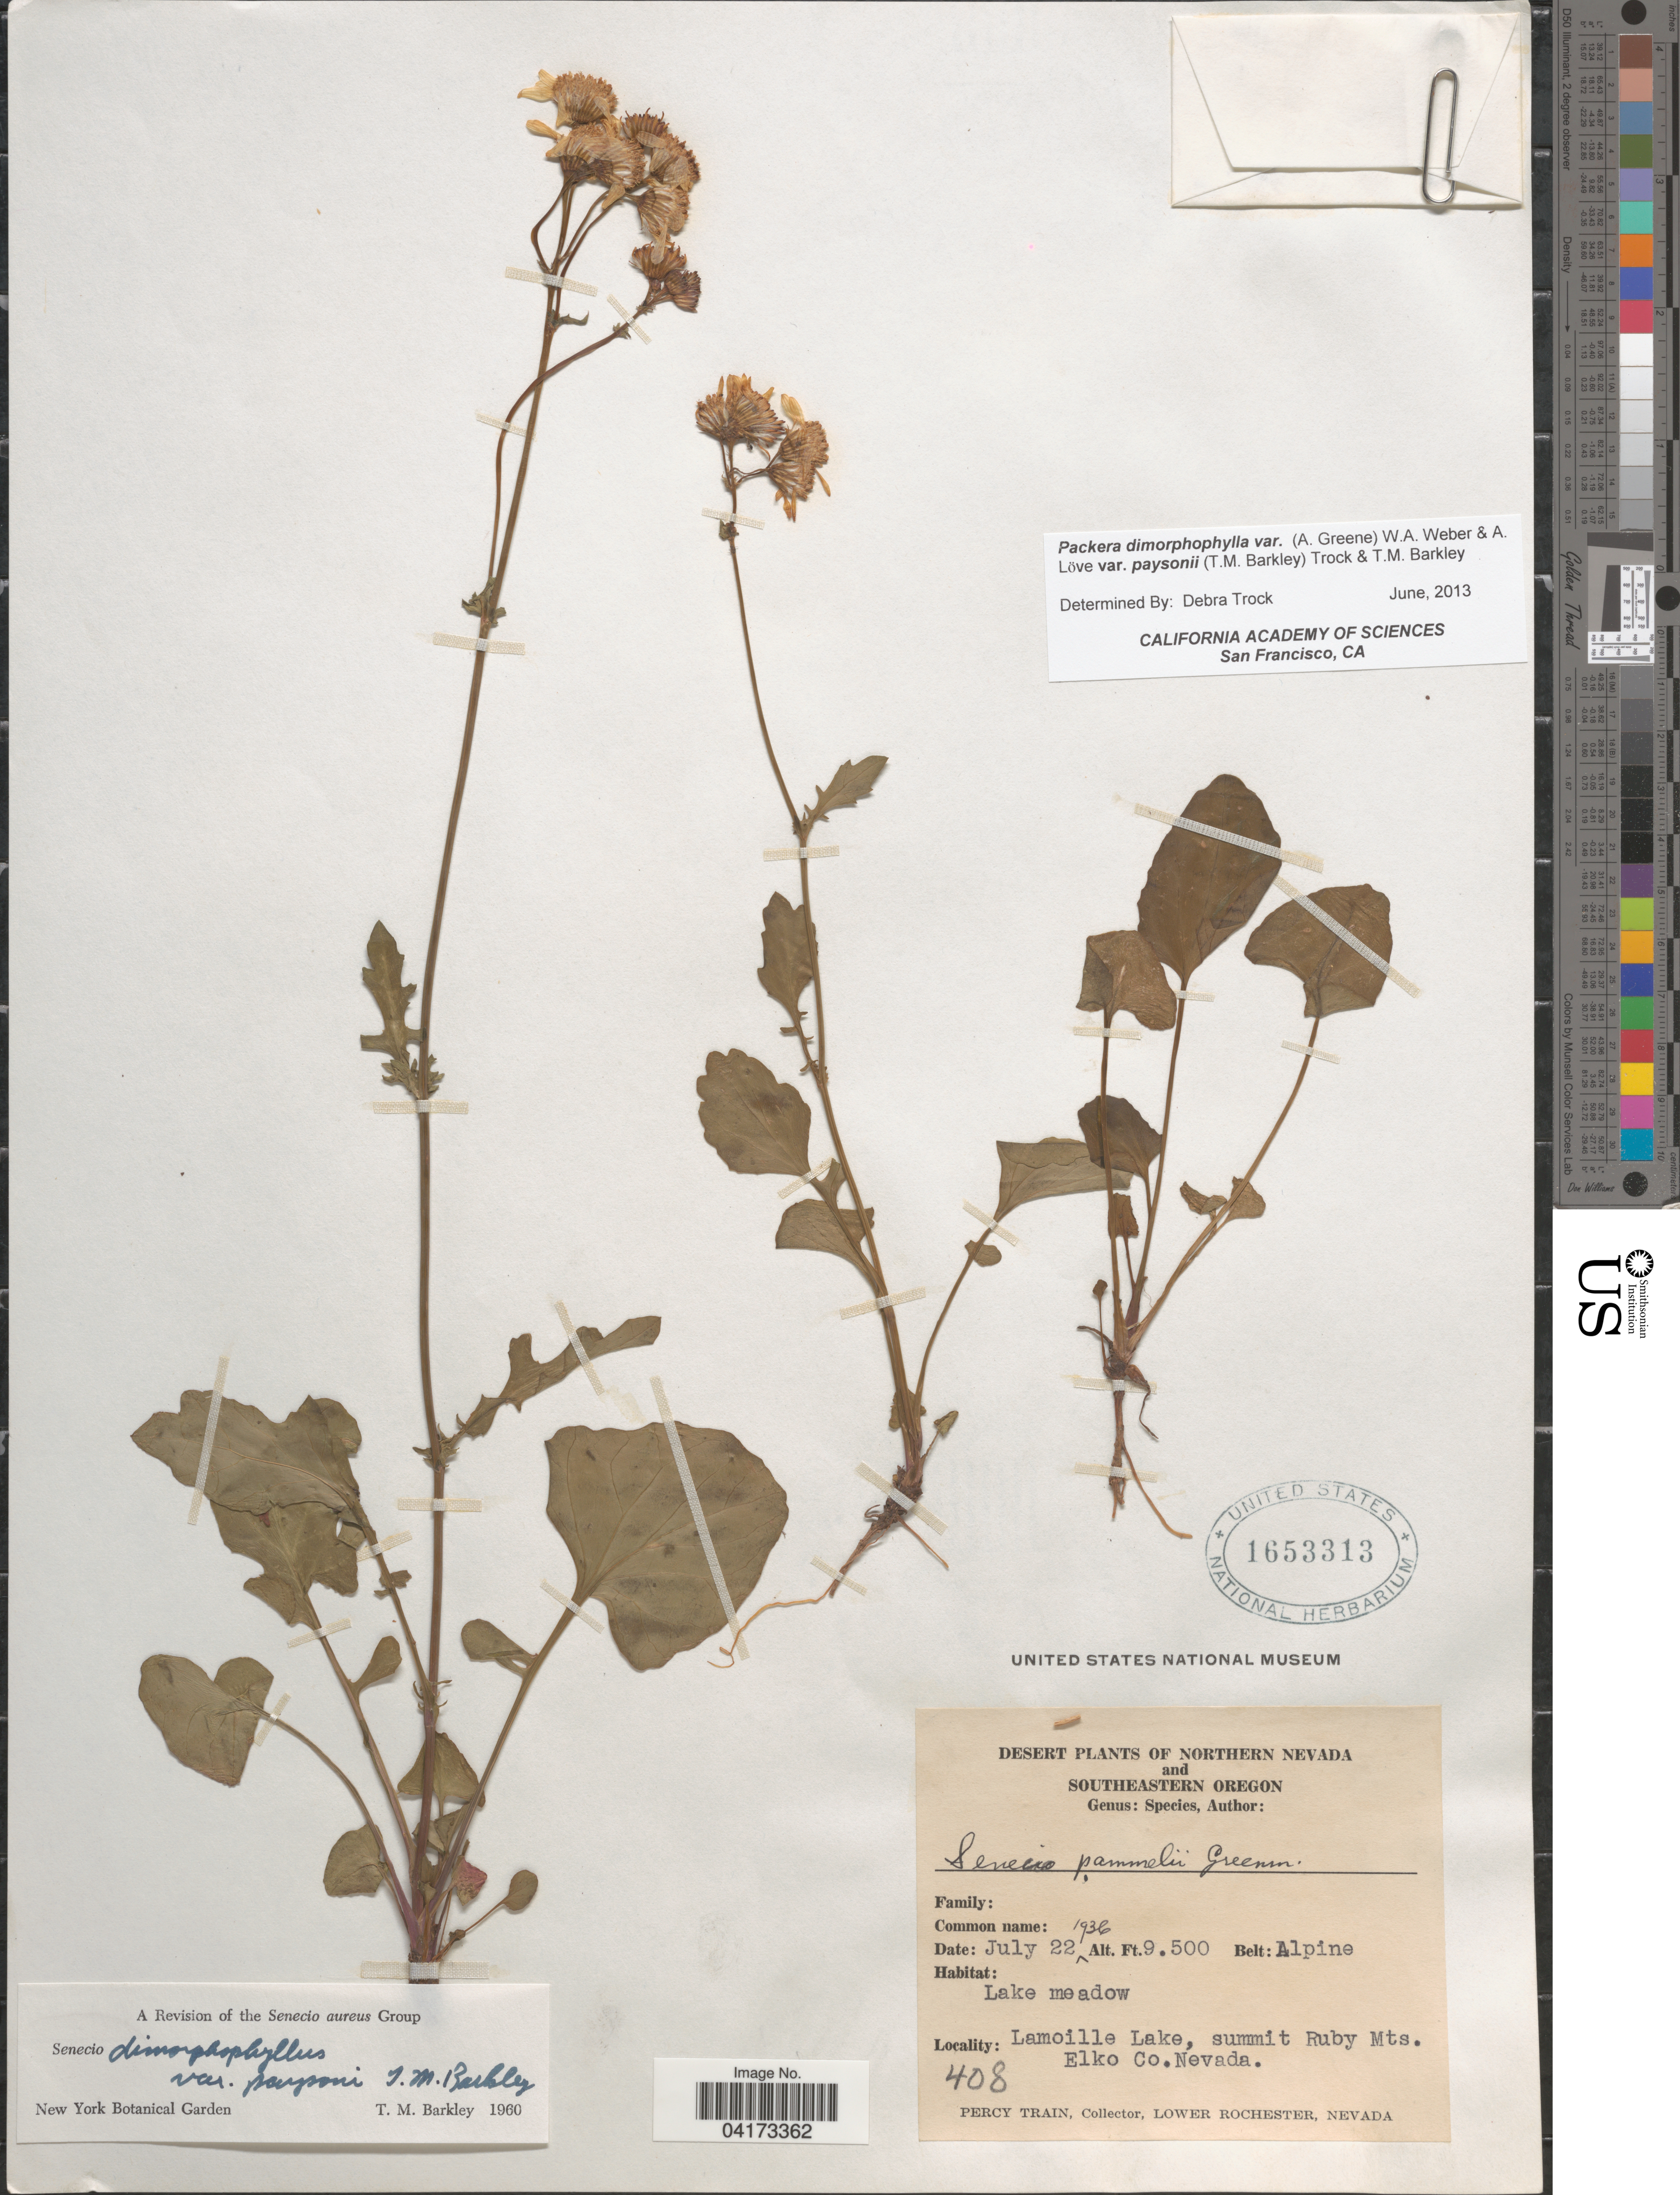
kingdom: Plantae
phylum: Tracheophyta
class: Magnoliopsida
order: Asterales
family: Asteraceae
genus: Packera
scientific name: Packera dimorphophylla var. paysonii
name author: (T.M. Barkley) Trock & T.M. Barkley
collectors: P. Train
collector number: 408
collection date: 1936-07-22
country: United States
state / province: Nevada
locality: Northern Nevada and Southeastern Oregon. Lamoille Lake, summit Ruby Mts. Elko Co.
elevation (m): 2896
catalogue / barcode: US 1653313